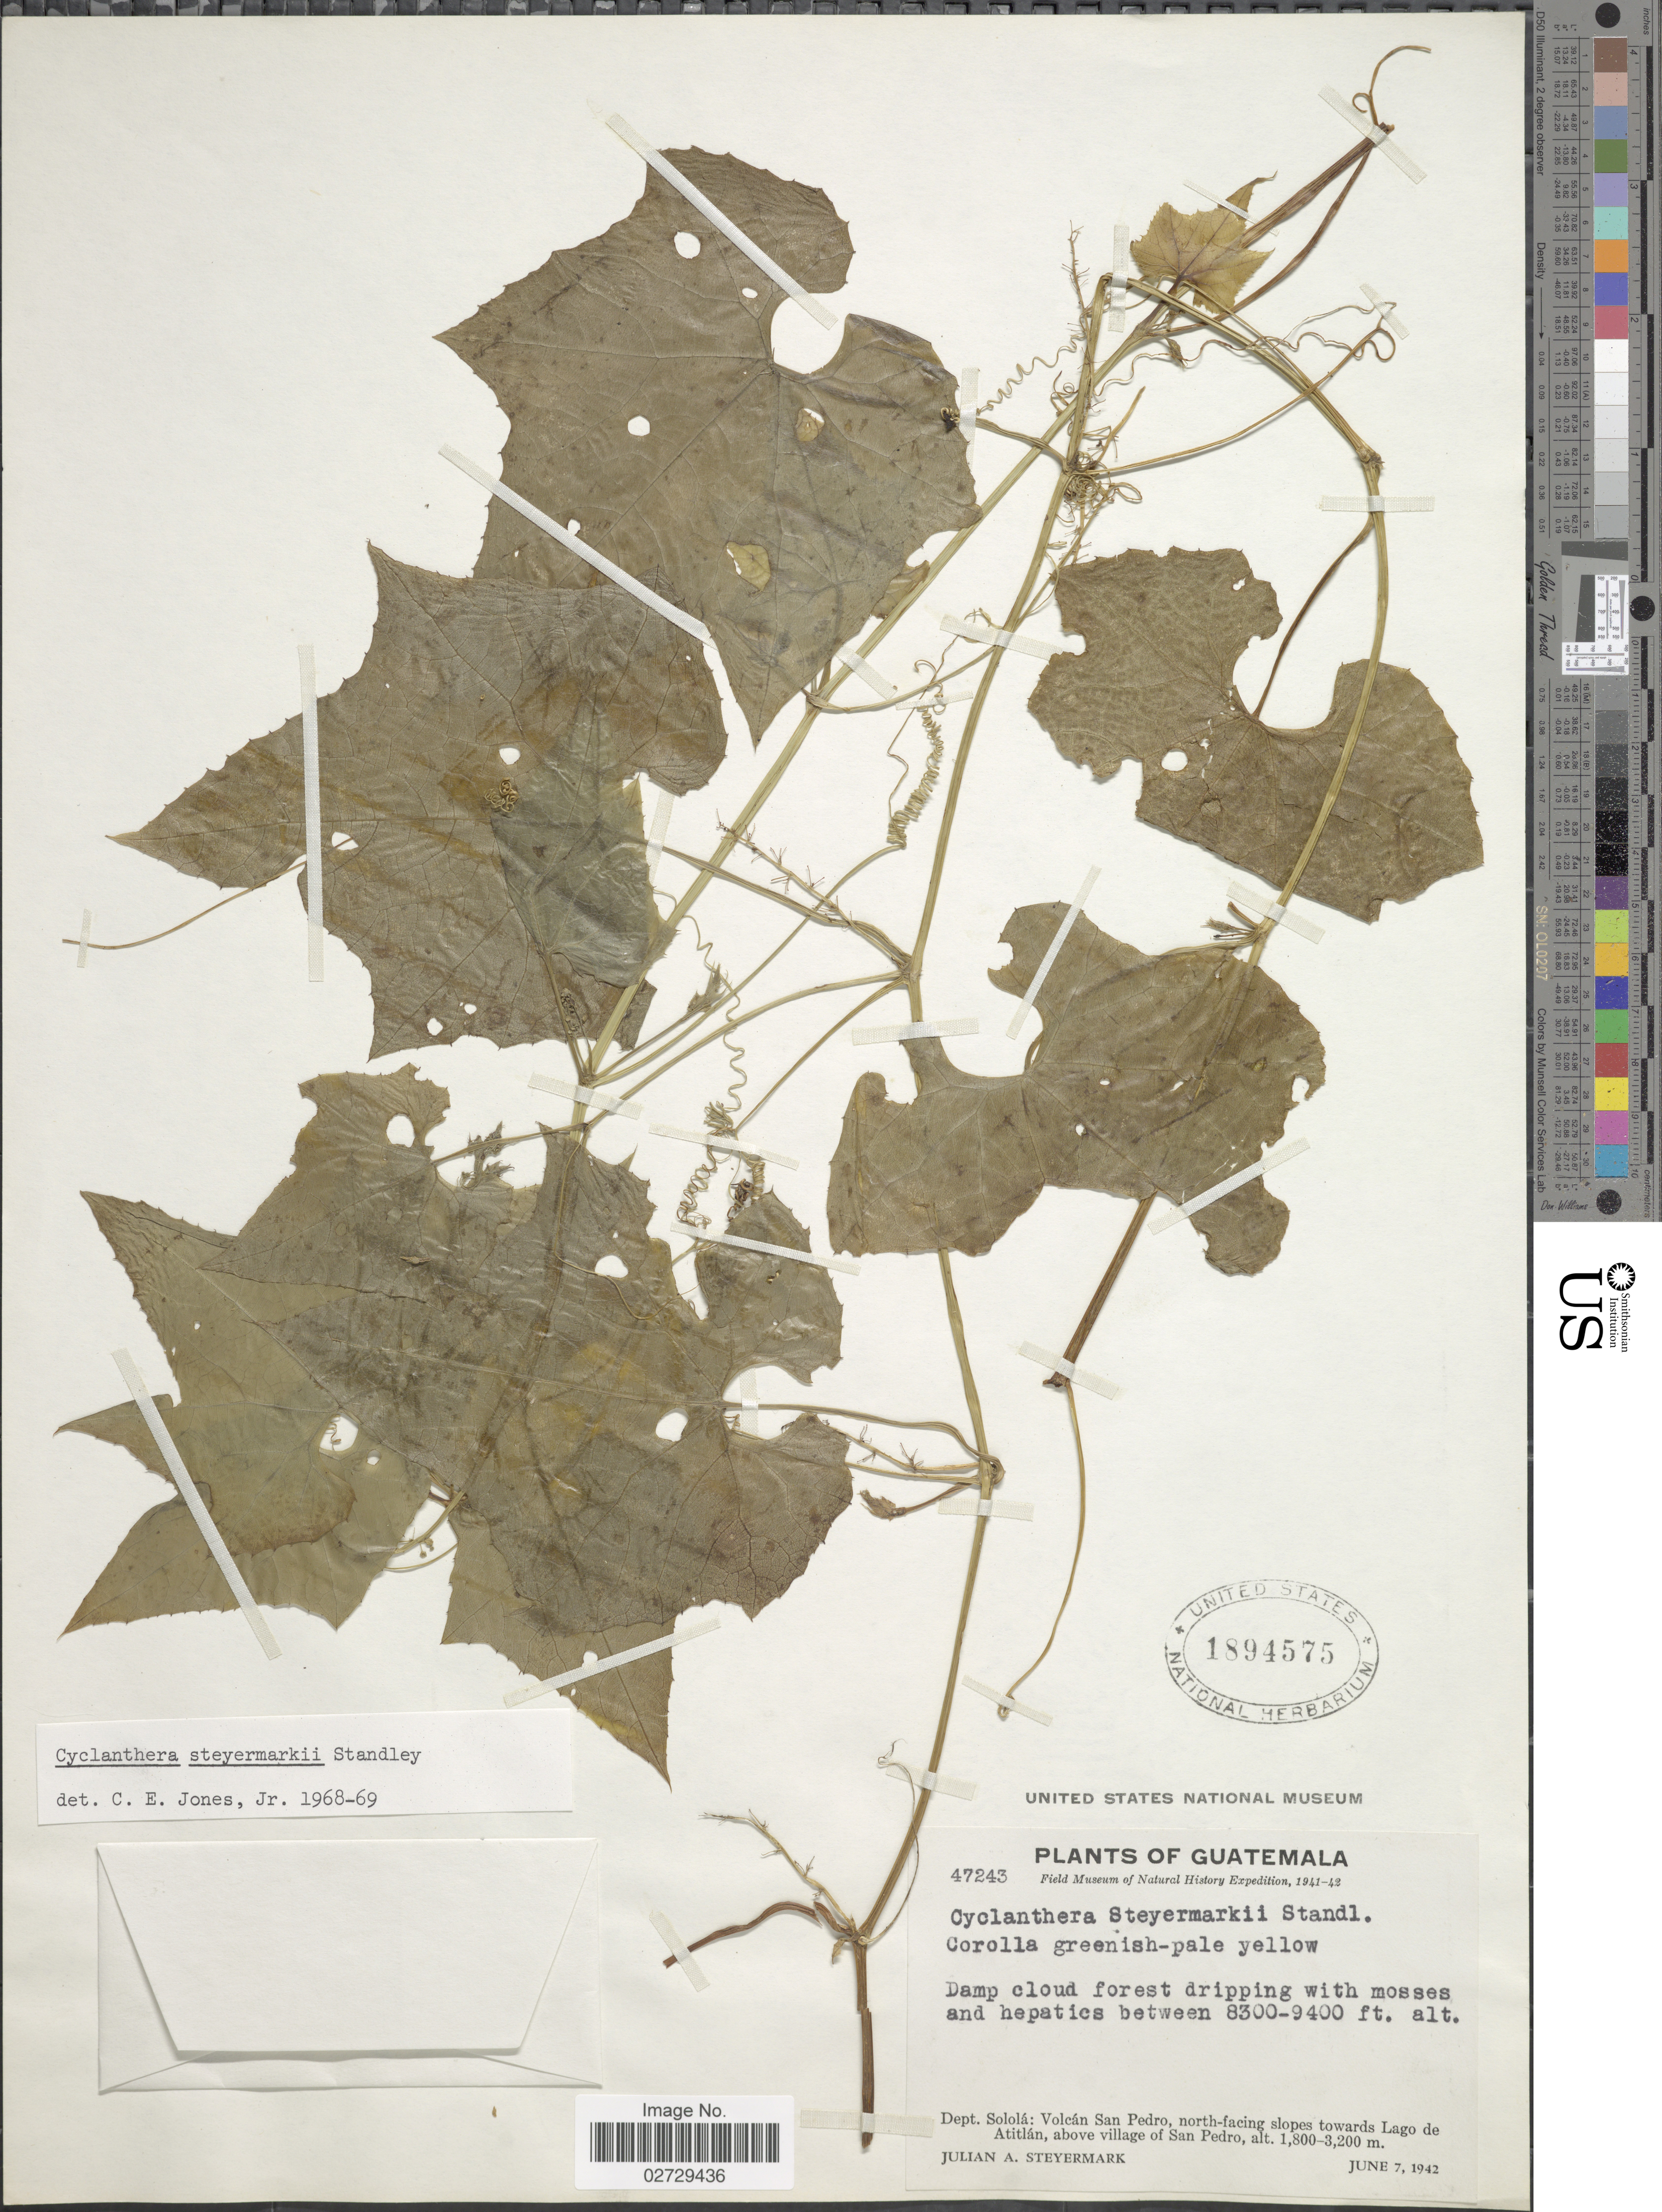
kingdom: Plantae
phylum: Tracheophyta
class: Magnoliopsida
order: Cucurbitales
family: Cucurbitaceae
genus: Cyclanthera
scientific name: Cyclanthera steyermarkii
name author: Standl.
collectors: J. Steyermark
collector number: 47243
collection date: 1942-06-07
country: Guatemala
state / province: Sololá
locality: Dept. Sololá: Volcán San Pedro, north-facing slopes towards Lago de Atitlán, above village of San Pedro.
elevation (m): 2530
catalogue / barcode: US 1894575